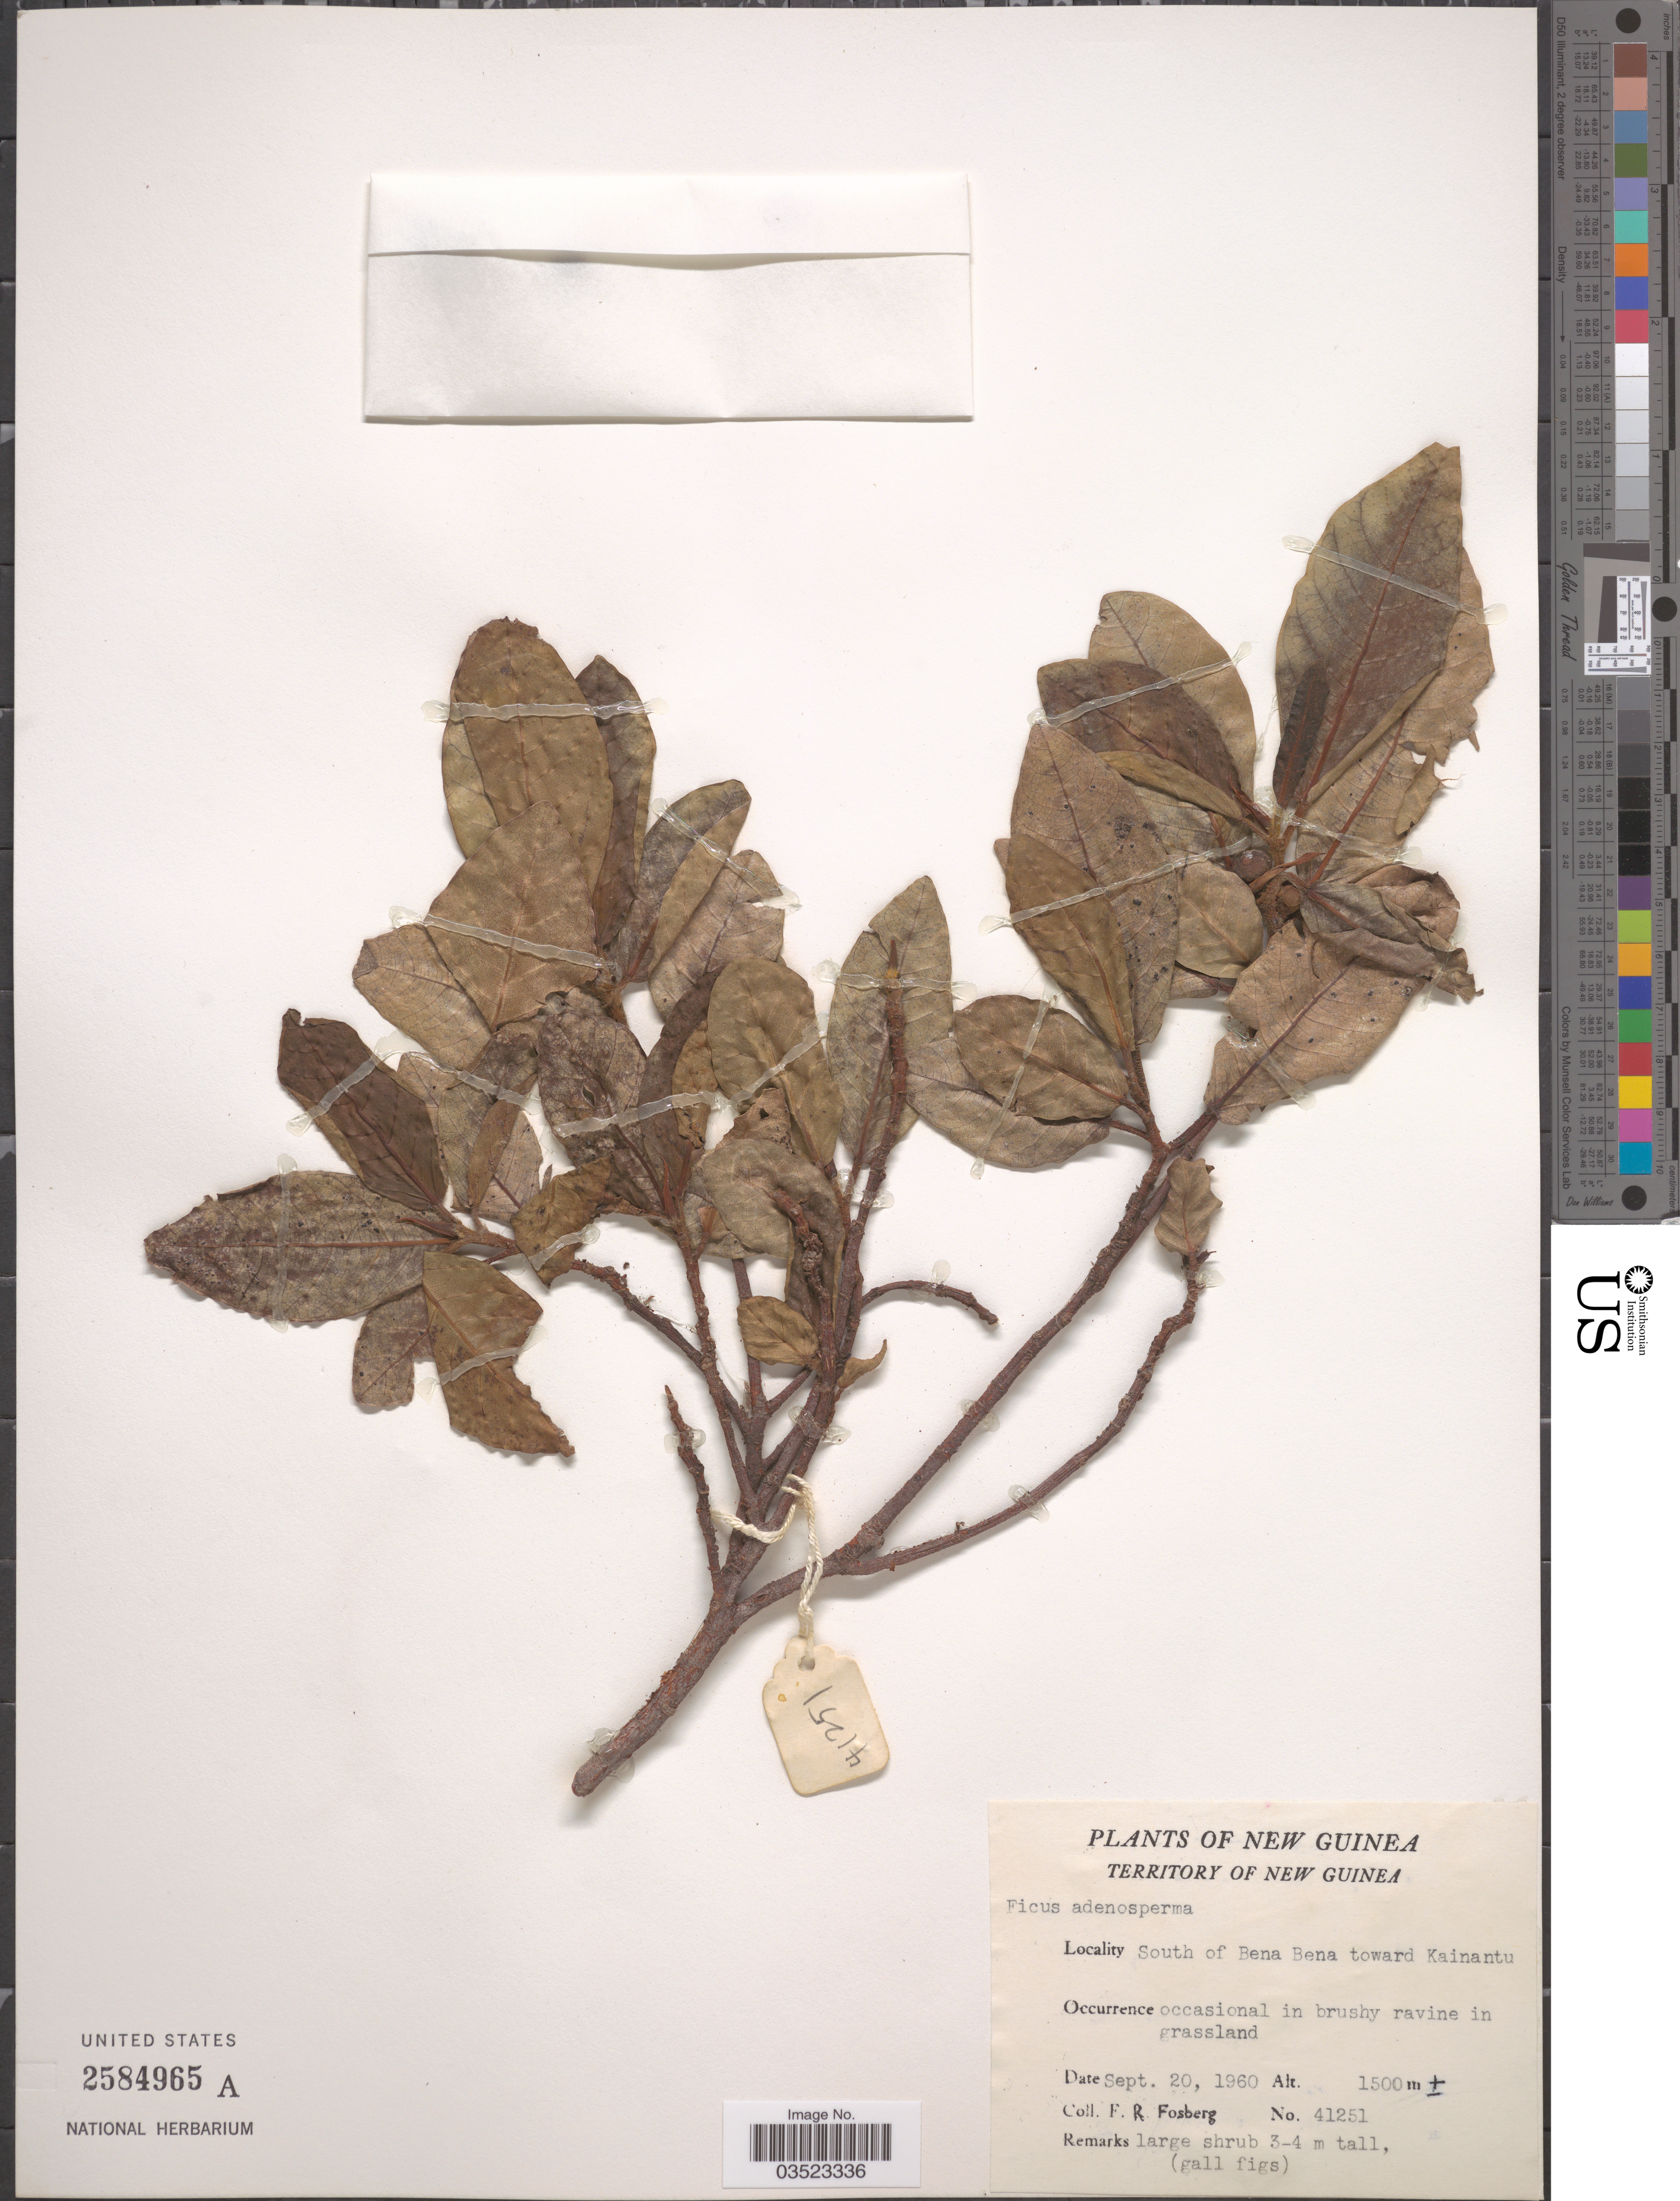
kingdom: Plantae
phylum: Tracheophyta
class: Magnoliopsida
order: Rosales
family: Moraceae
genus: Ficus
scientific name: Ficus adenosperma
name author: Miq.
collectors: F. R. Fosberg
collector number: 41251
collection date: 1960-09-20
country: Papua New Guinea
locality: New Guinea. Territory of New Guinea. South of Bena Bena toward Kainantu.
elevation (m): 1500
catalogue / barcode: US 2584965A